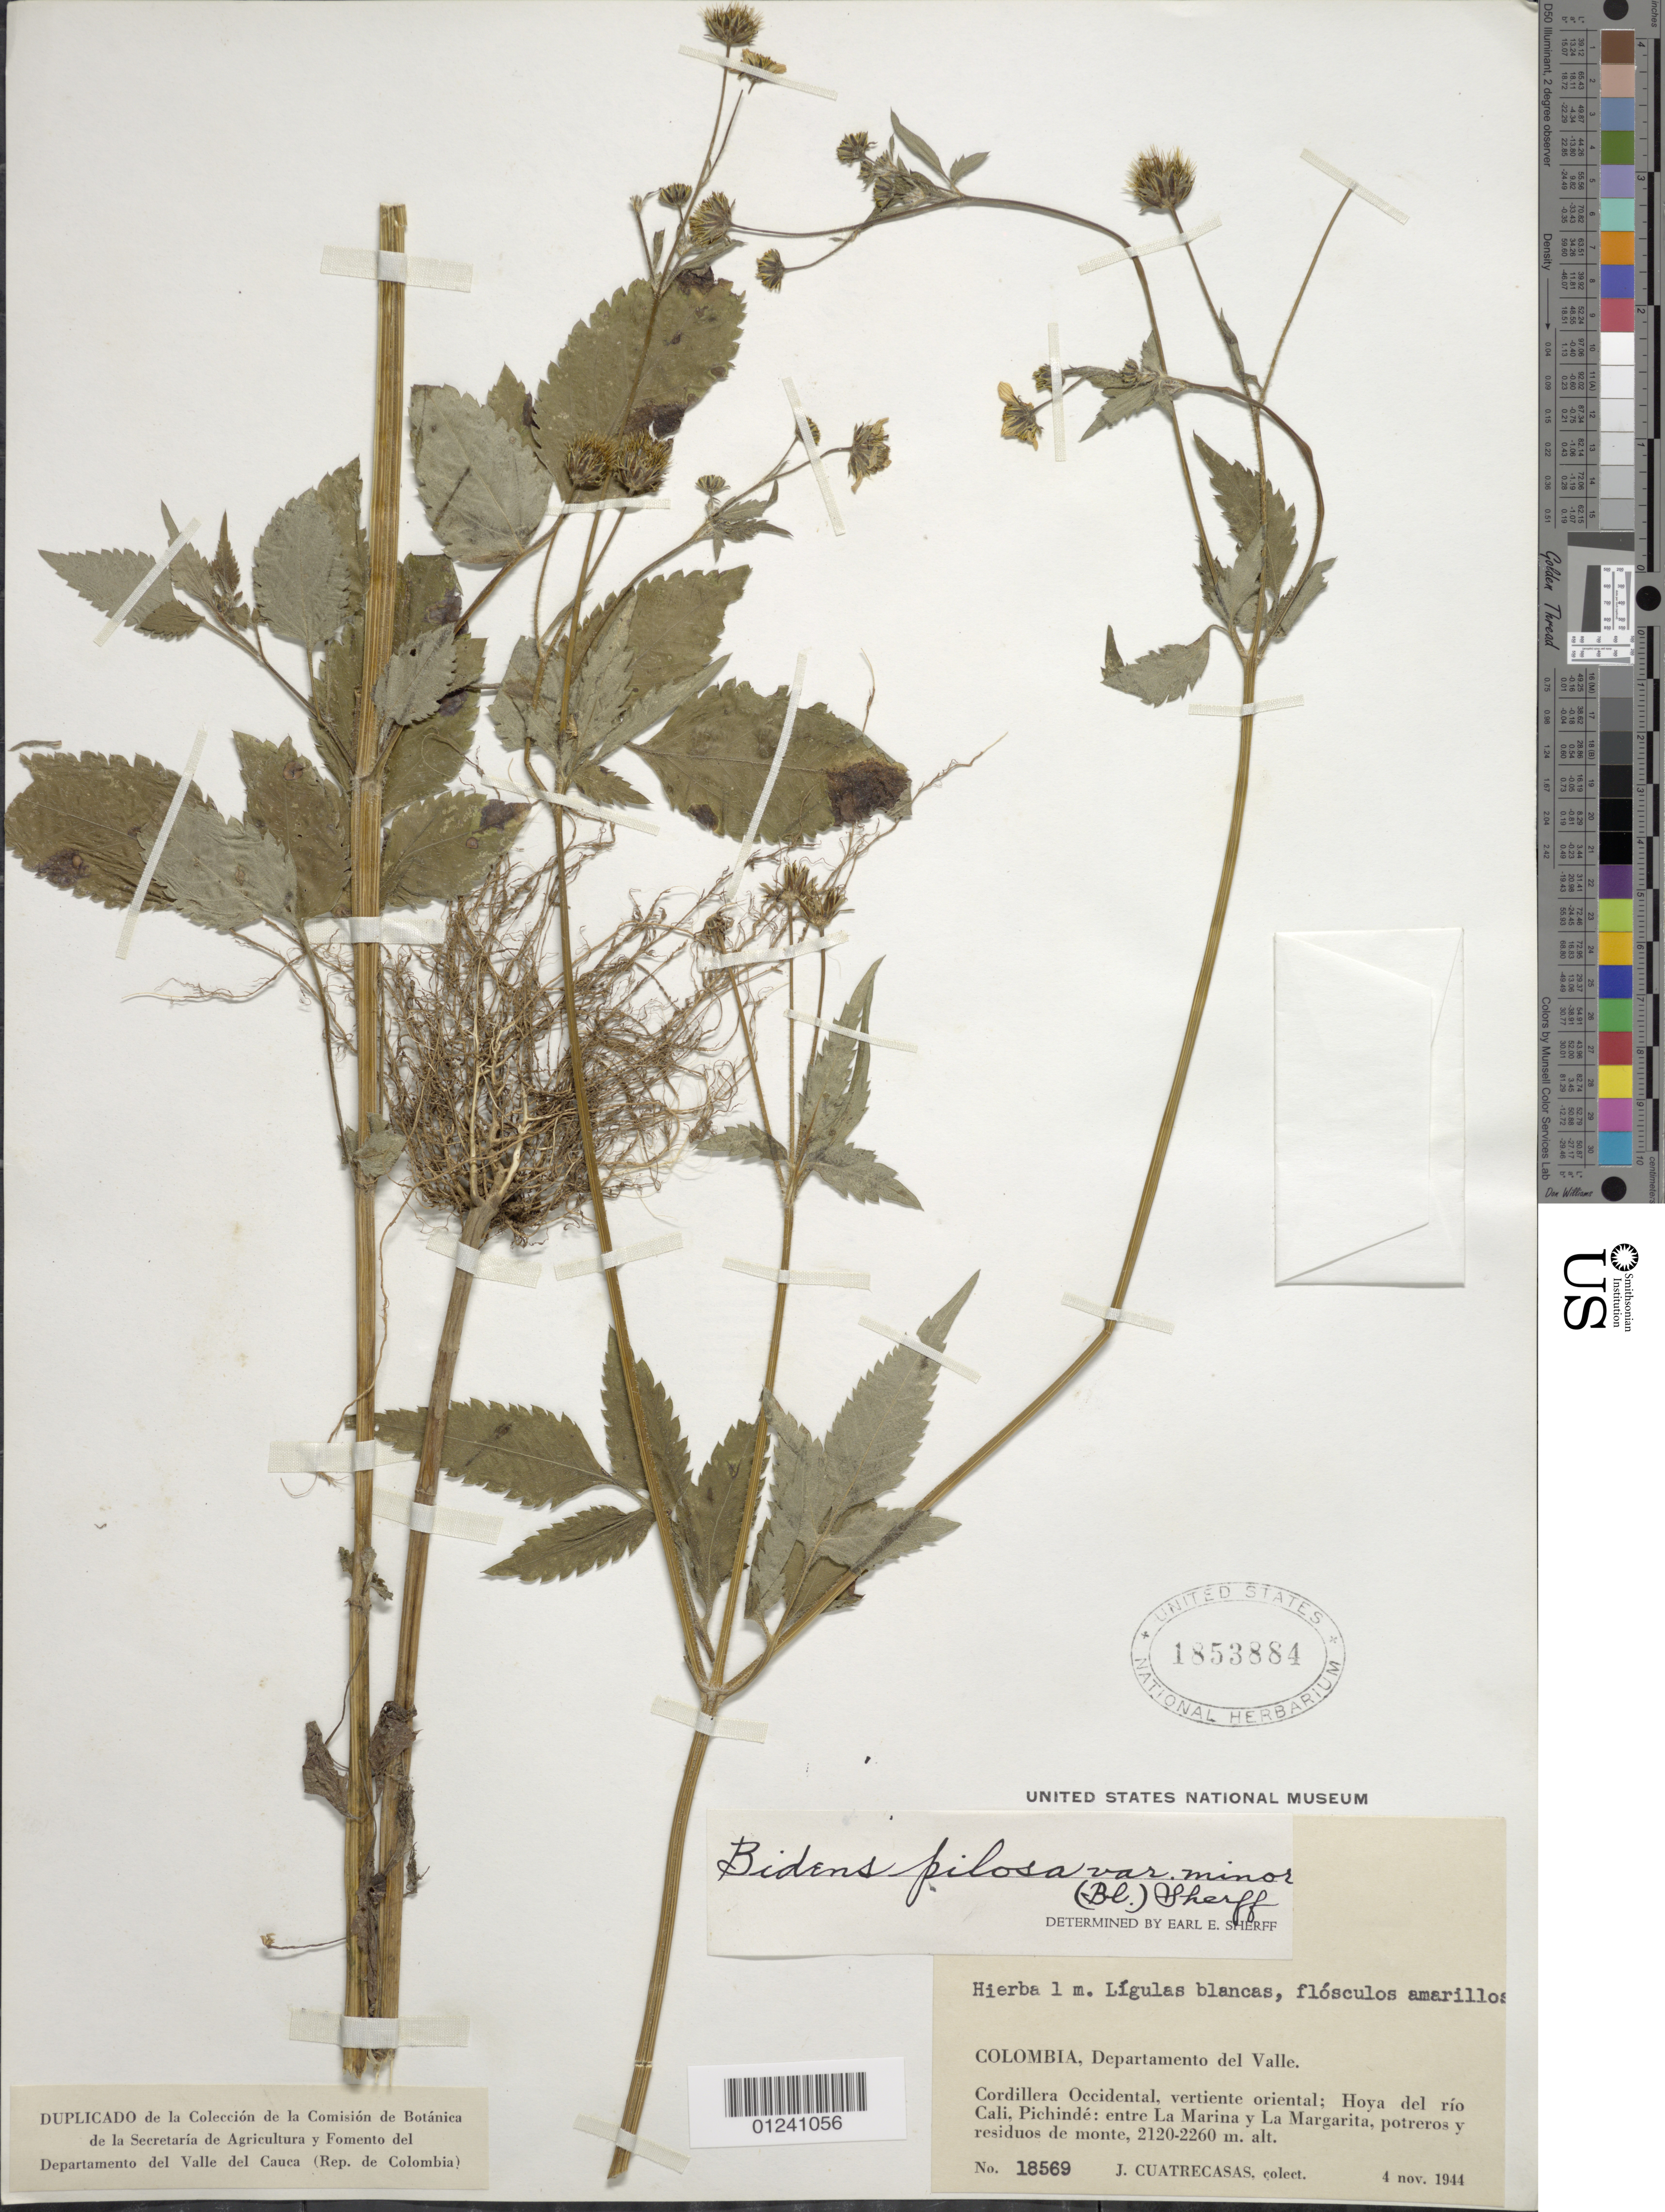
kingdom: Plantae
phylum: Tracheophyta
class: Magnoliopsida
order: Asterales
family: Asteraceae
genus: Bidens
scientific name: Bidens pilosa var. minor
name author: (Blume) Sherff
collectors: J. Cuatrecasas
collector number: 18569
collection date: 1944-11-04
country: Colombia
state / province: Valle del Cauca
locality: Cordillera Occidental, vertiente oriental; Hoya del río Cali, Pichindé: entre La Marina y La Margarita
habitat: potreros y resideuos de monte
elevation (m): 2120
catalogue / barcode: US 1853884